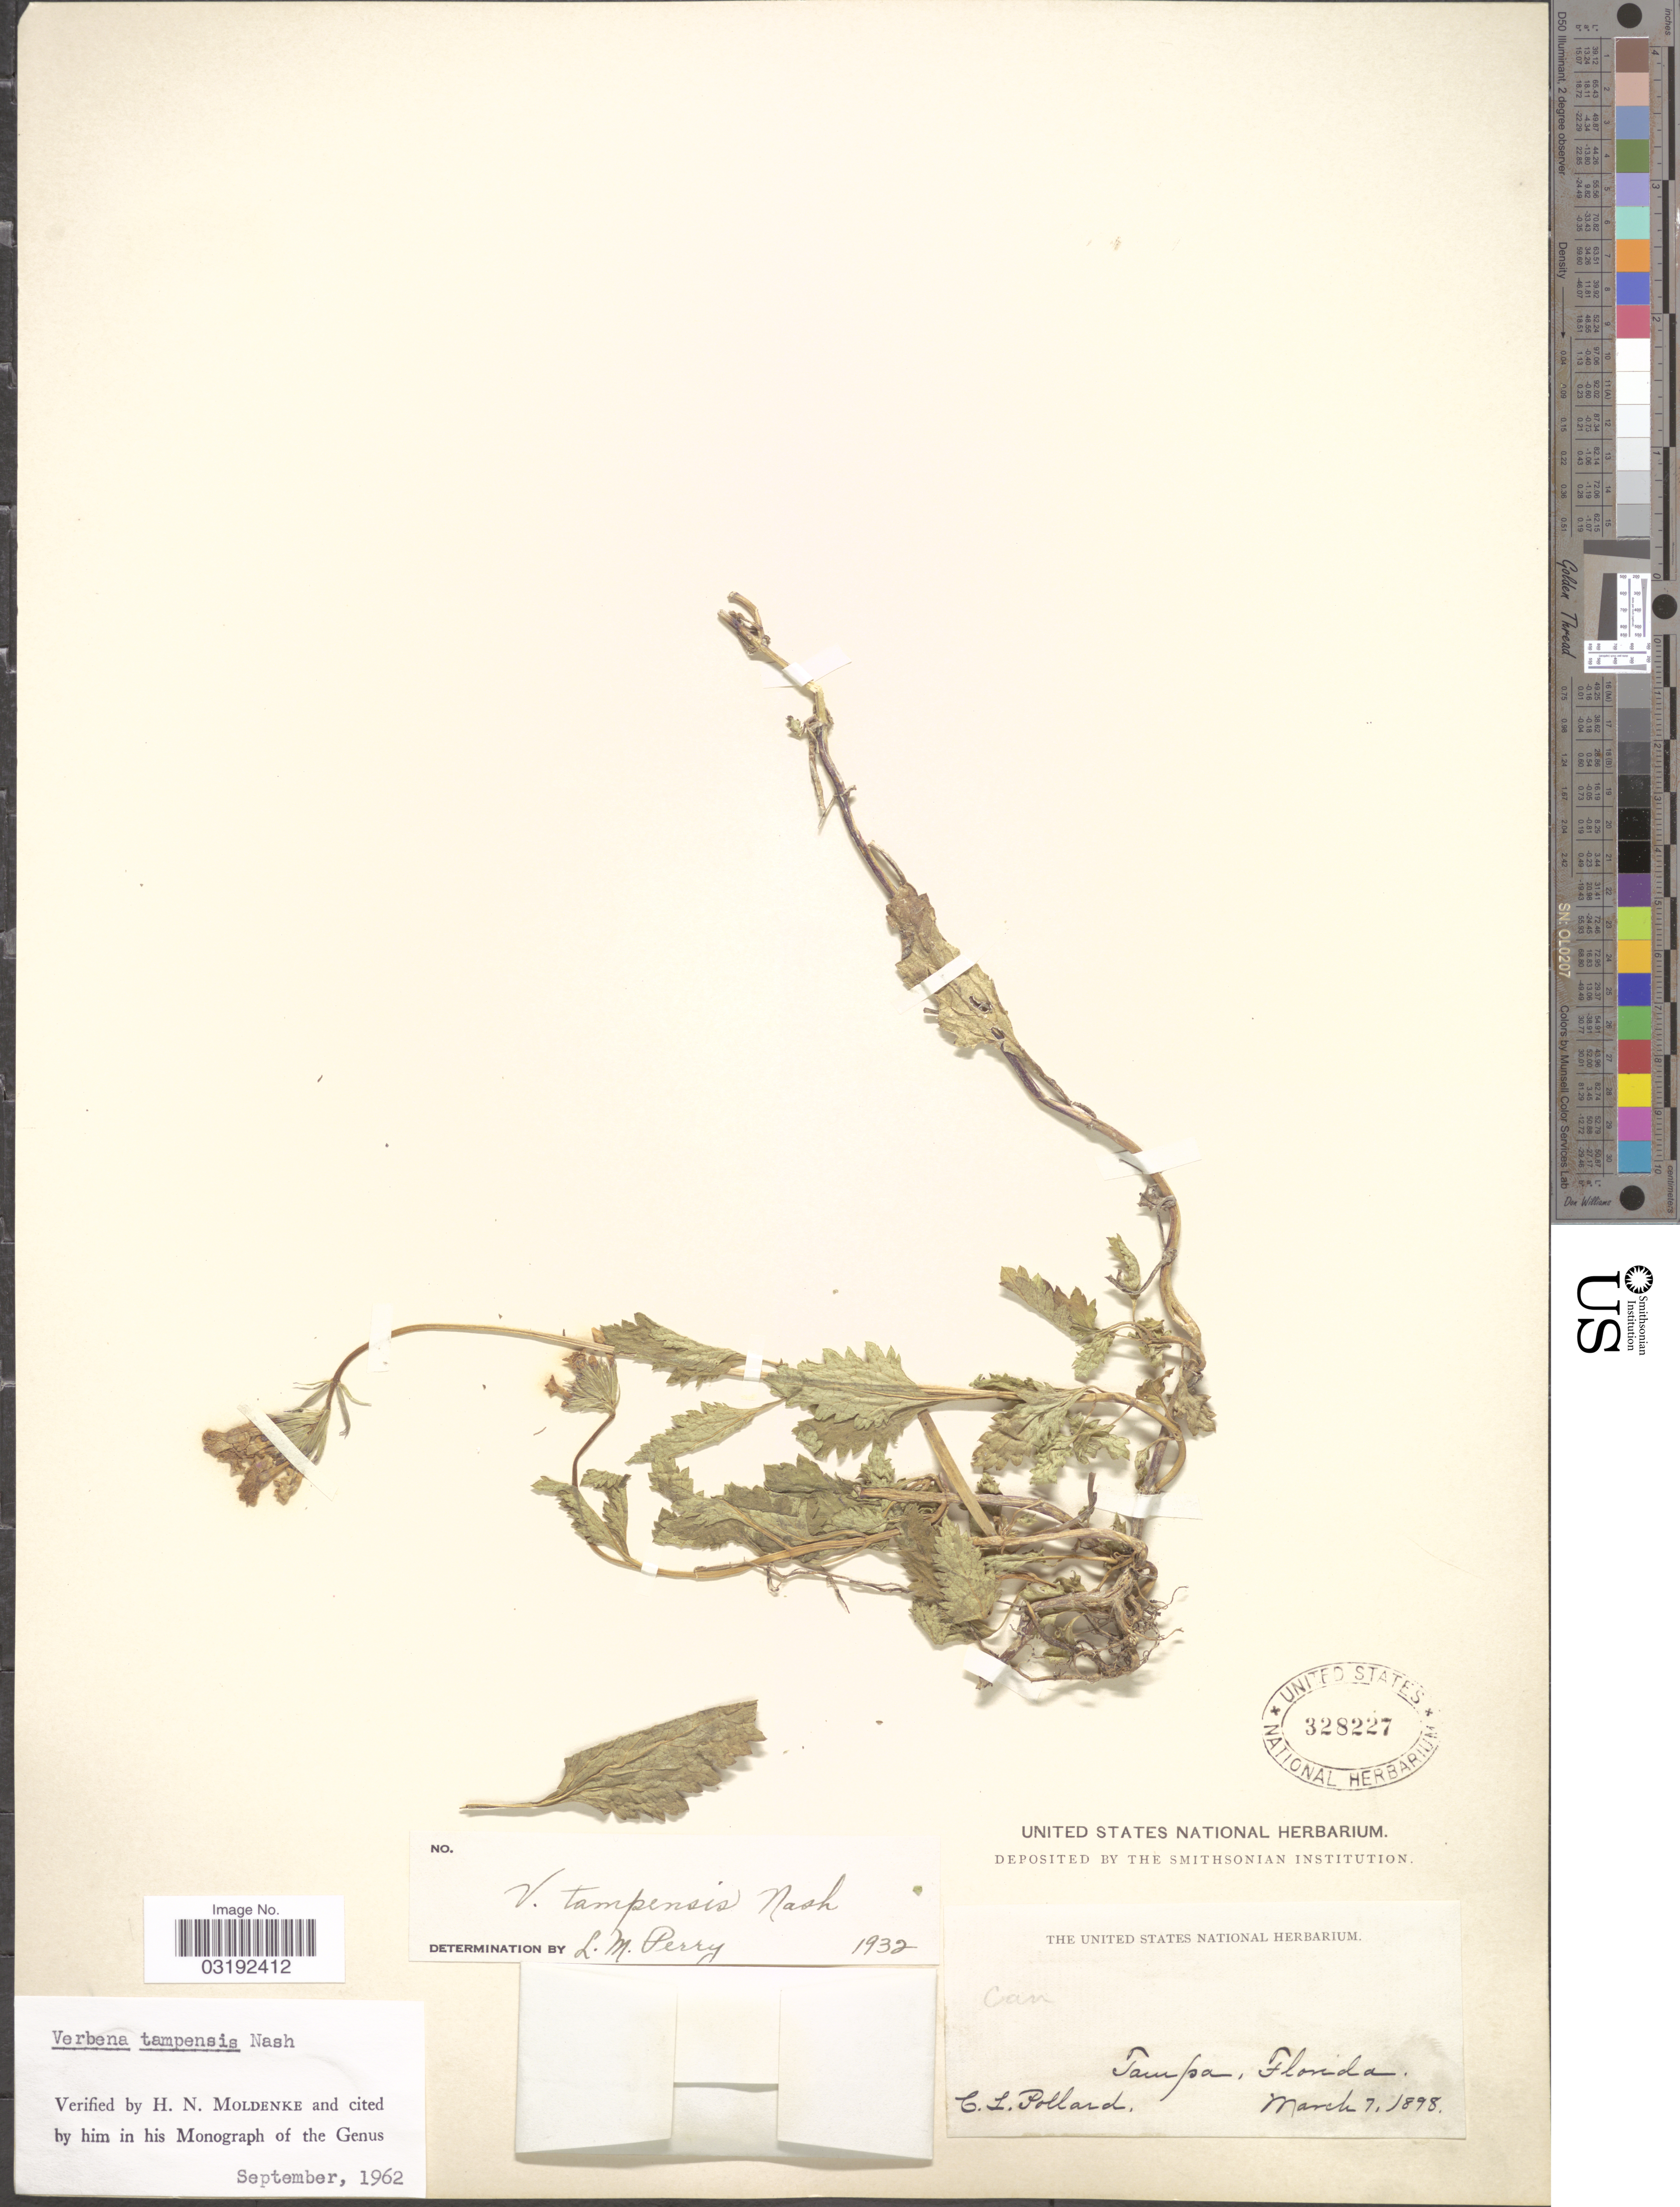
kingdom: Plantae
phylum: Tracheophyta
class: Magnoliopsida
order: Lamiales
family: Verbenaceae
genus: Verbena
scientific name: Verbena tampensis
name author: Nash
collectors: C. L. Pollard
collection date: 1898-03-07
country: United States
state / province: Florida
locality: Tampa.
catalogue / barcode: US 328227